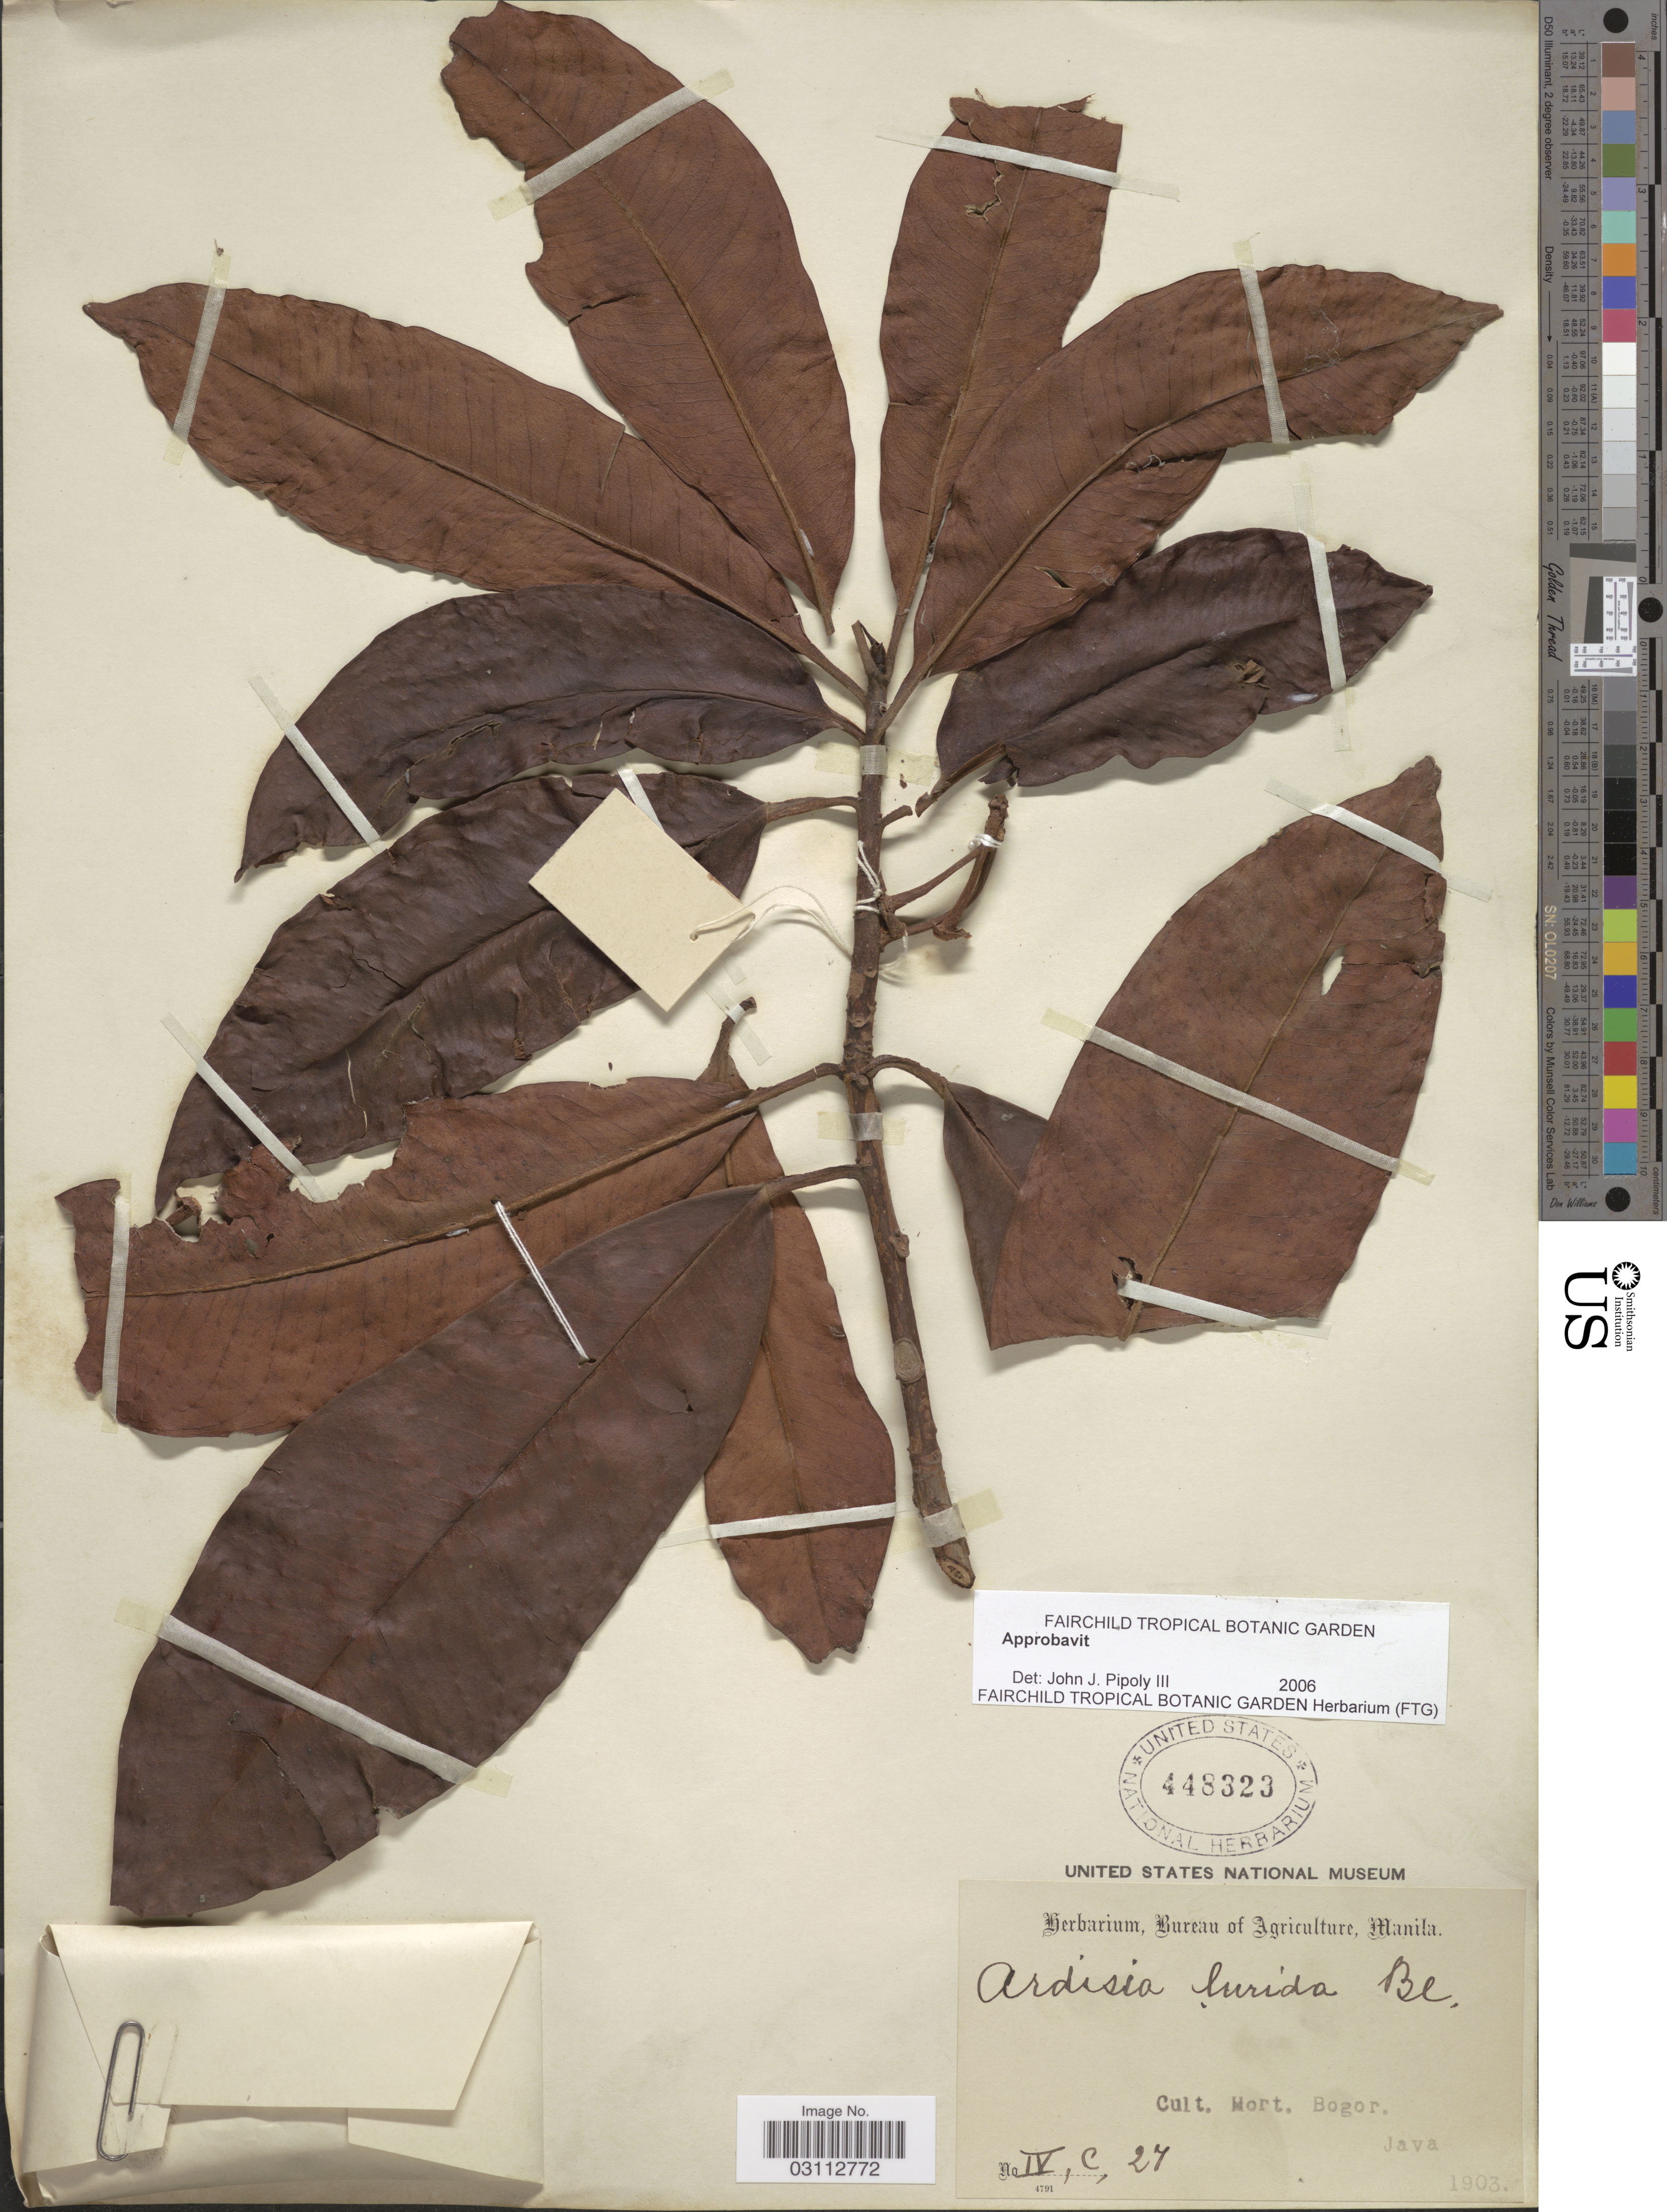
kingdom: Plantae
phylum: Tracheophyta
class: Magnoliopsida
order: Ericales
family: Primulaceae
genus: Ardisia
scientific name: Ardisia lurida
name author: Blume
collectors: Ex herb. Bureau of Agriculture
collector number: IV,C,27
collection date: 1903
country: Indonesia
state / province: Java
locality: Cult. Hort. Bogor. Java.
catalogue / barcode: US 448323